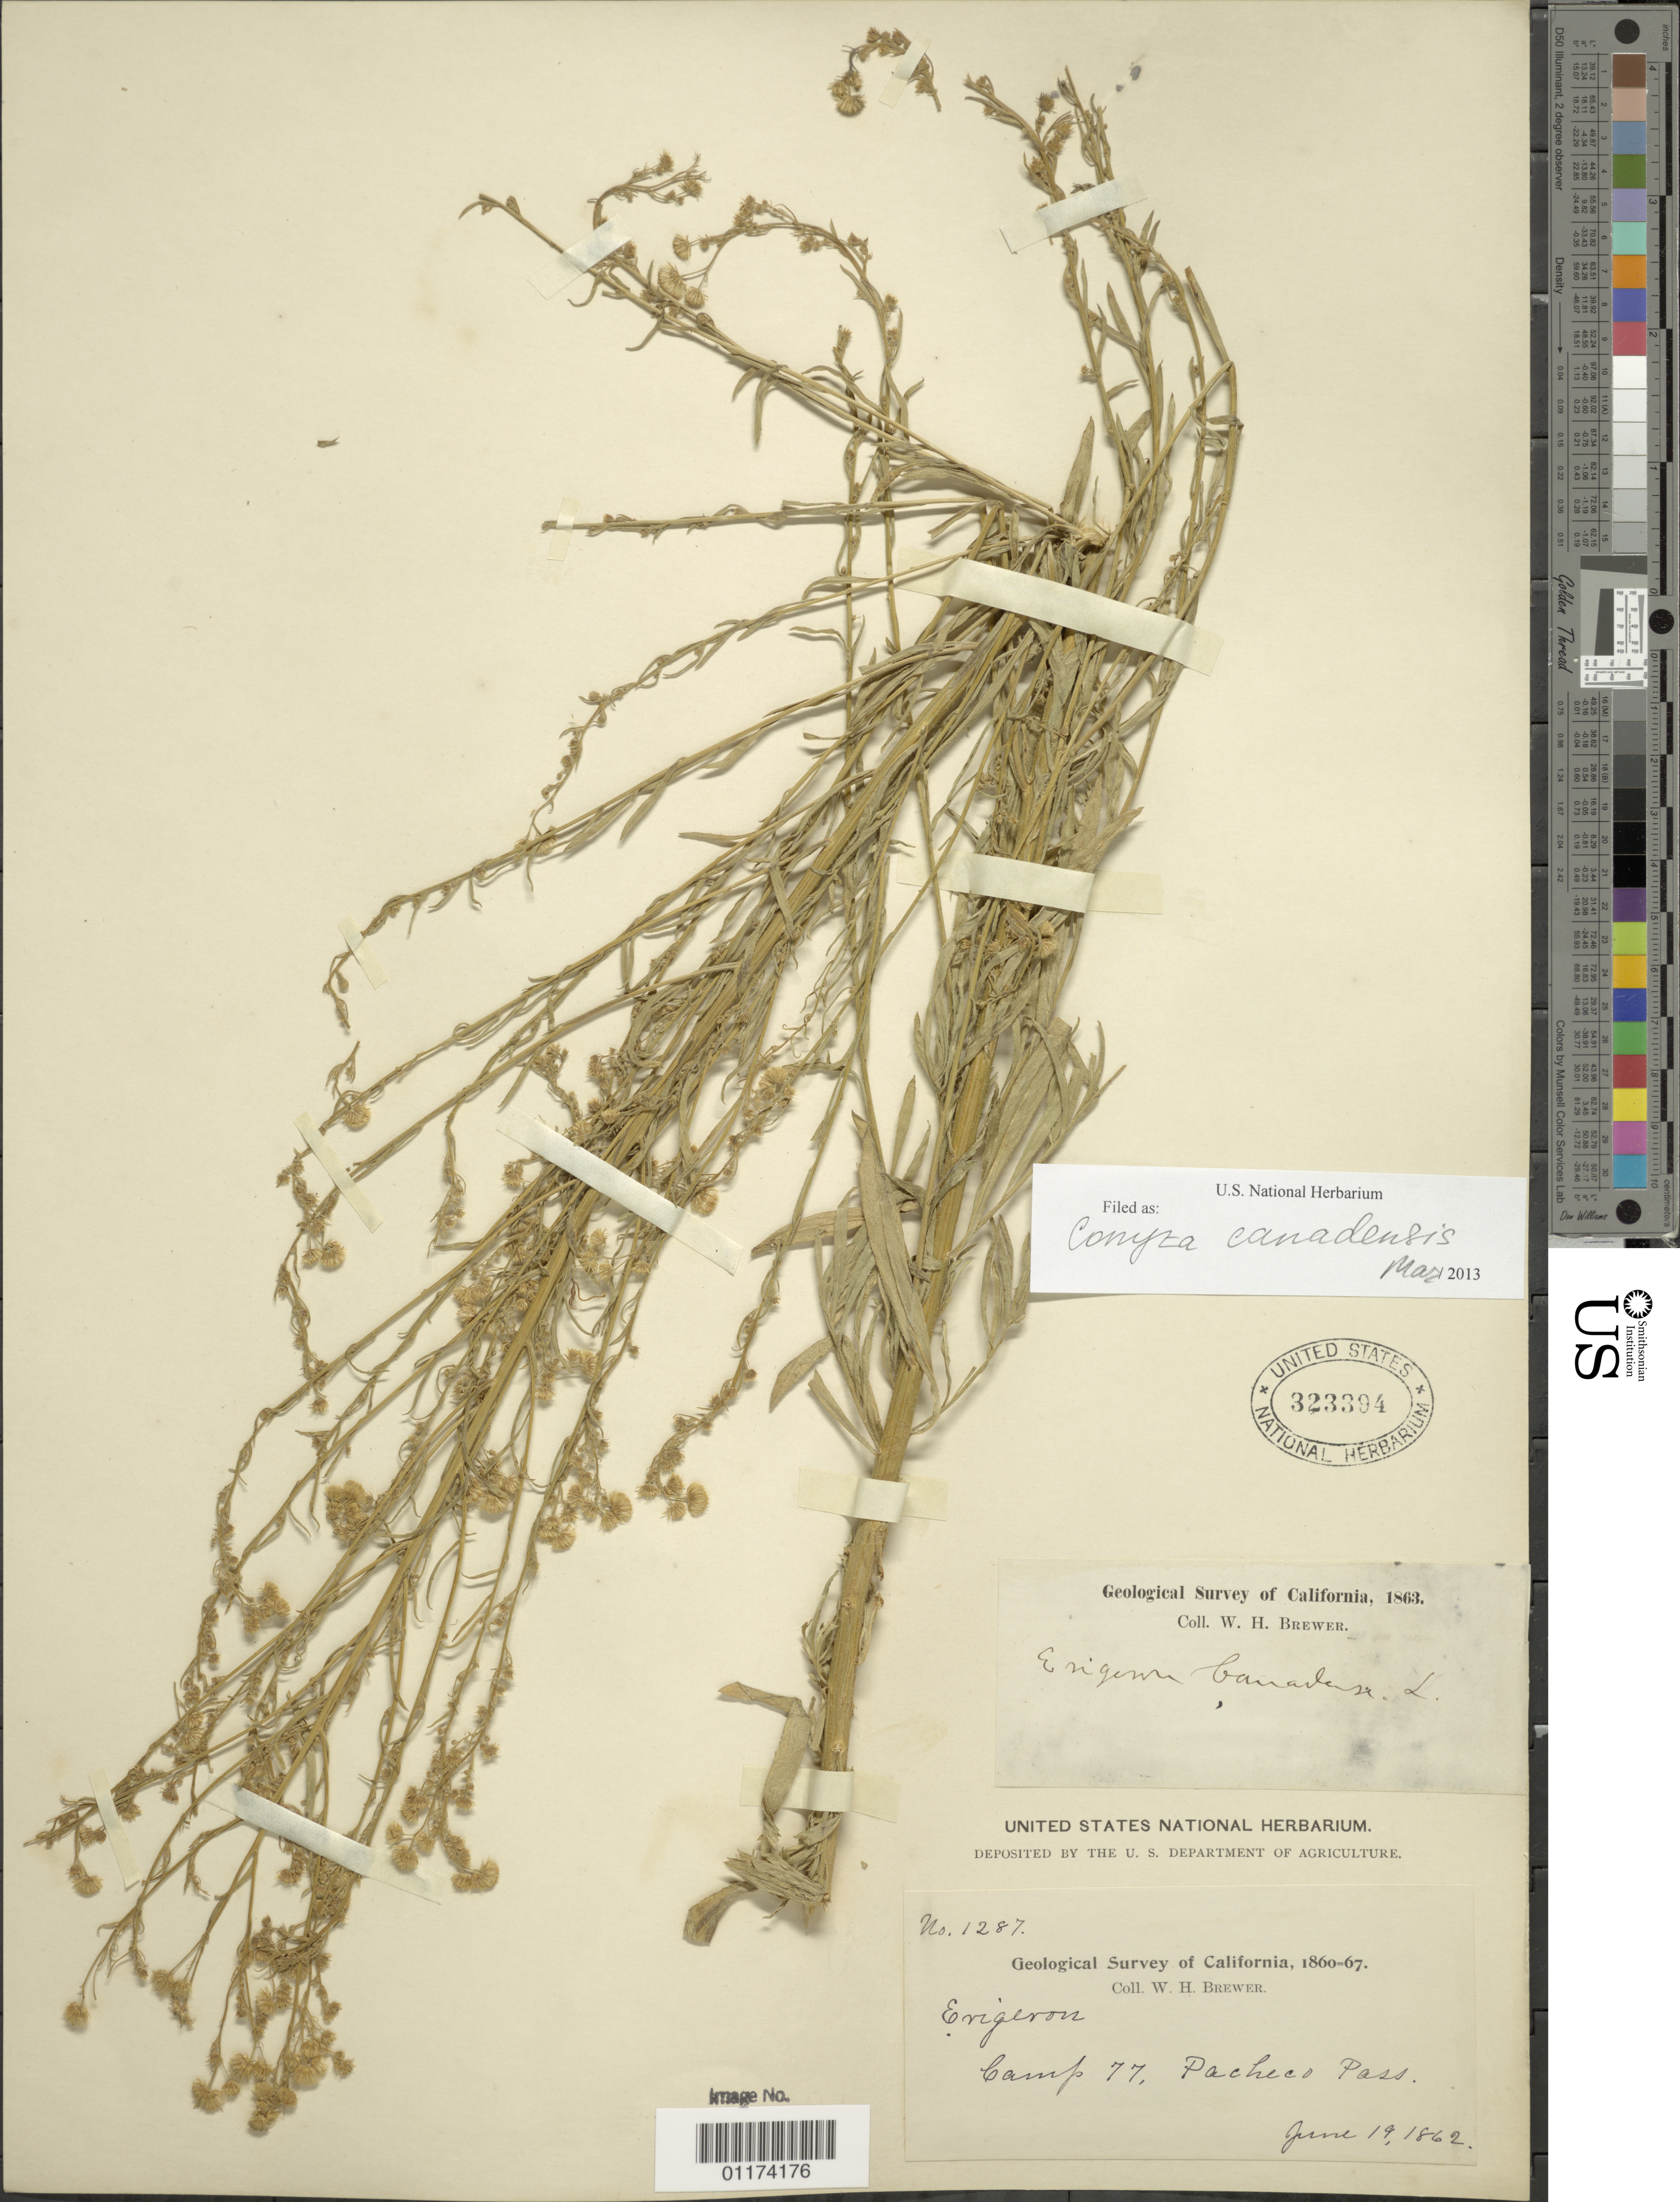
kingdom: Plantae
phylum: Tracheophyta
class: Magnoliopsida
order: Asterales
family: Asteraceae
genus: Conyza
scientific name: Conyza canadensis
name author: (L.) Cronq.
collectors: W. H. Brewer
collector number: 1287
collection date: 1862-06-19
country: United States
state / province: California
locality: near Camp 77, at Pacheco Pass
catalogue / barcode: US 323394